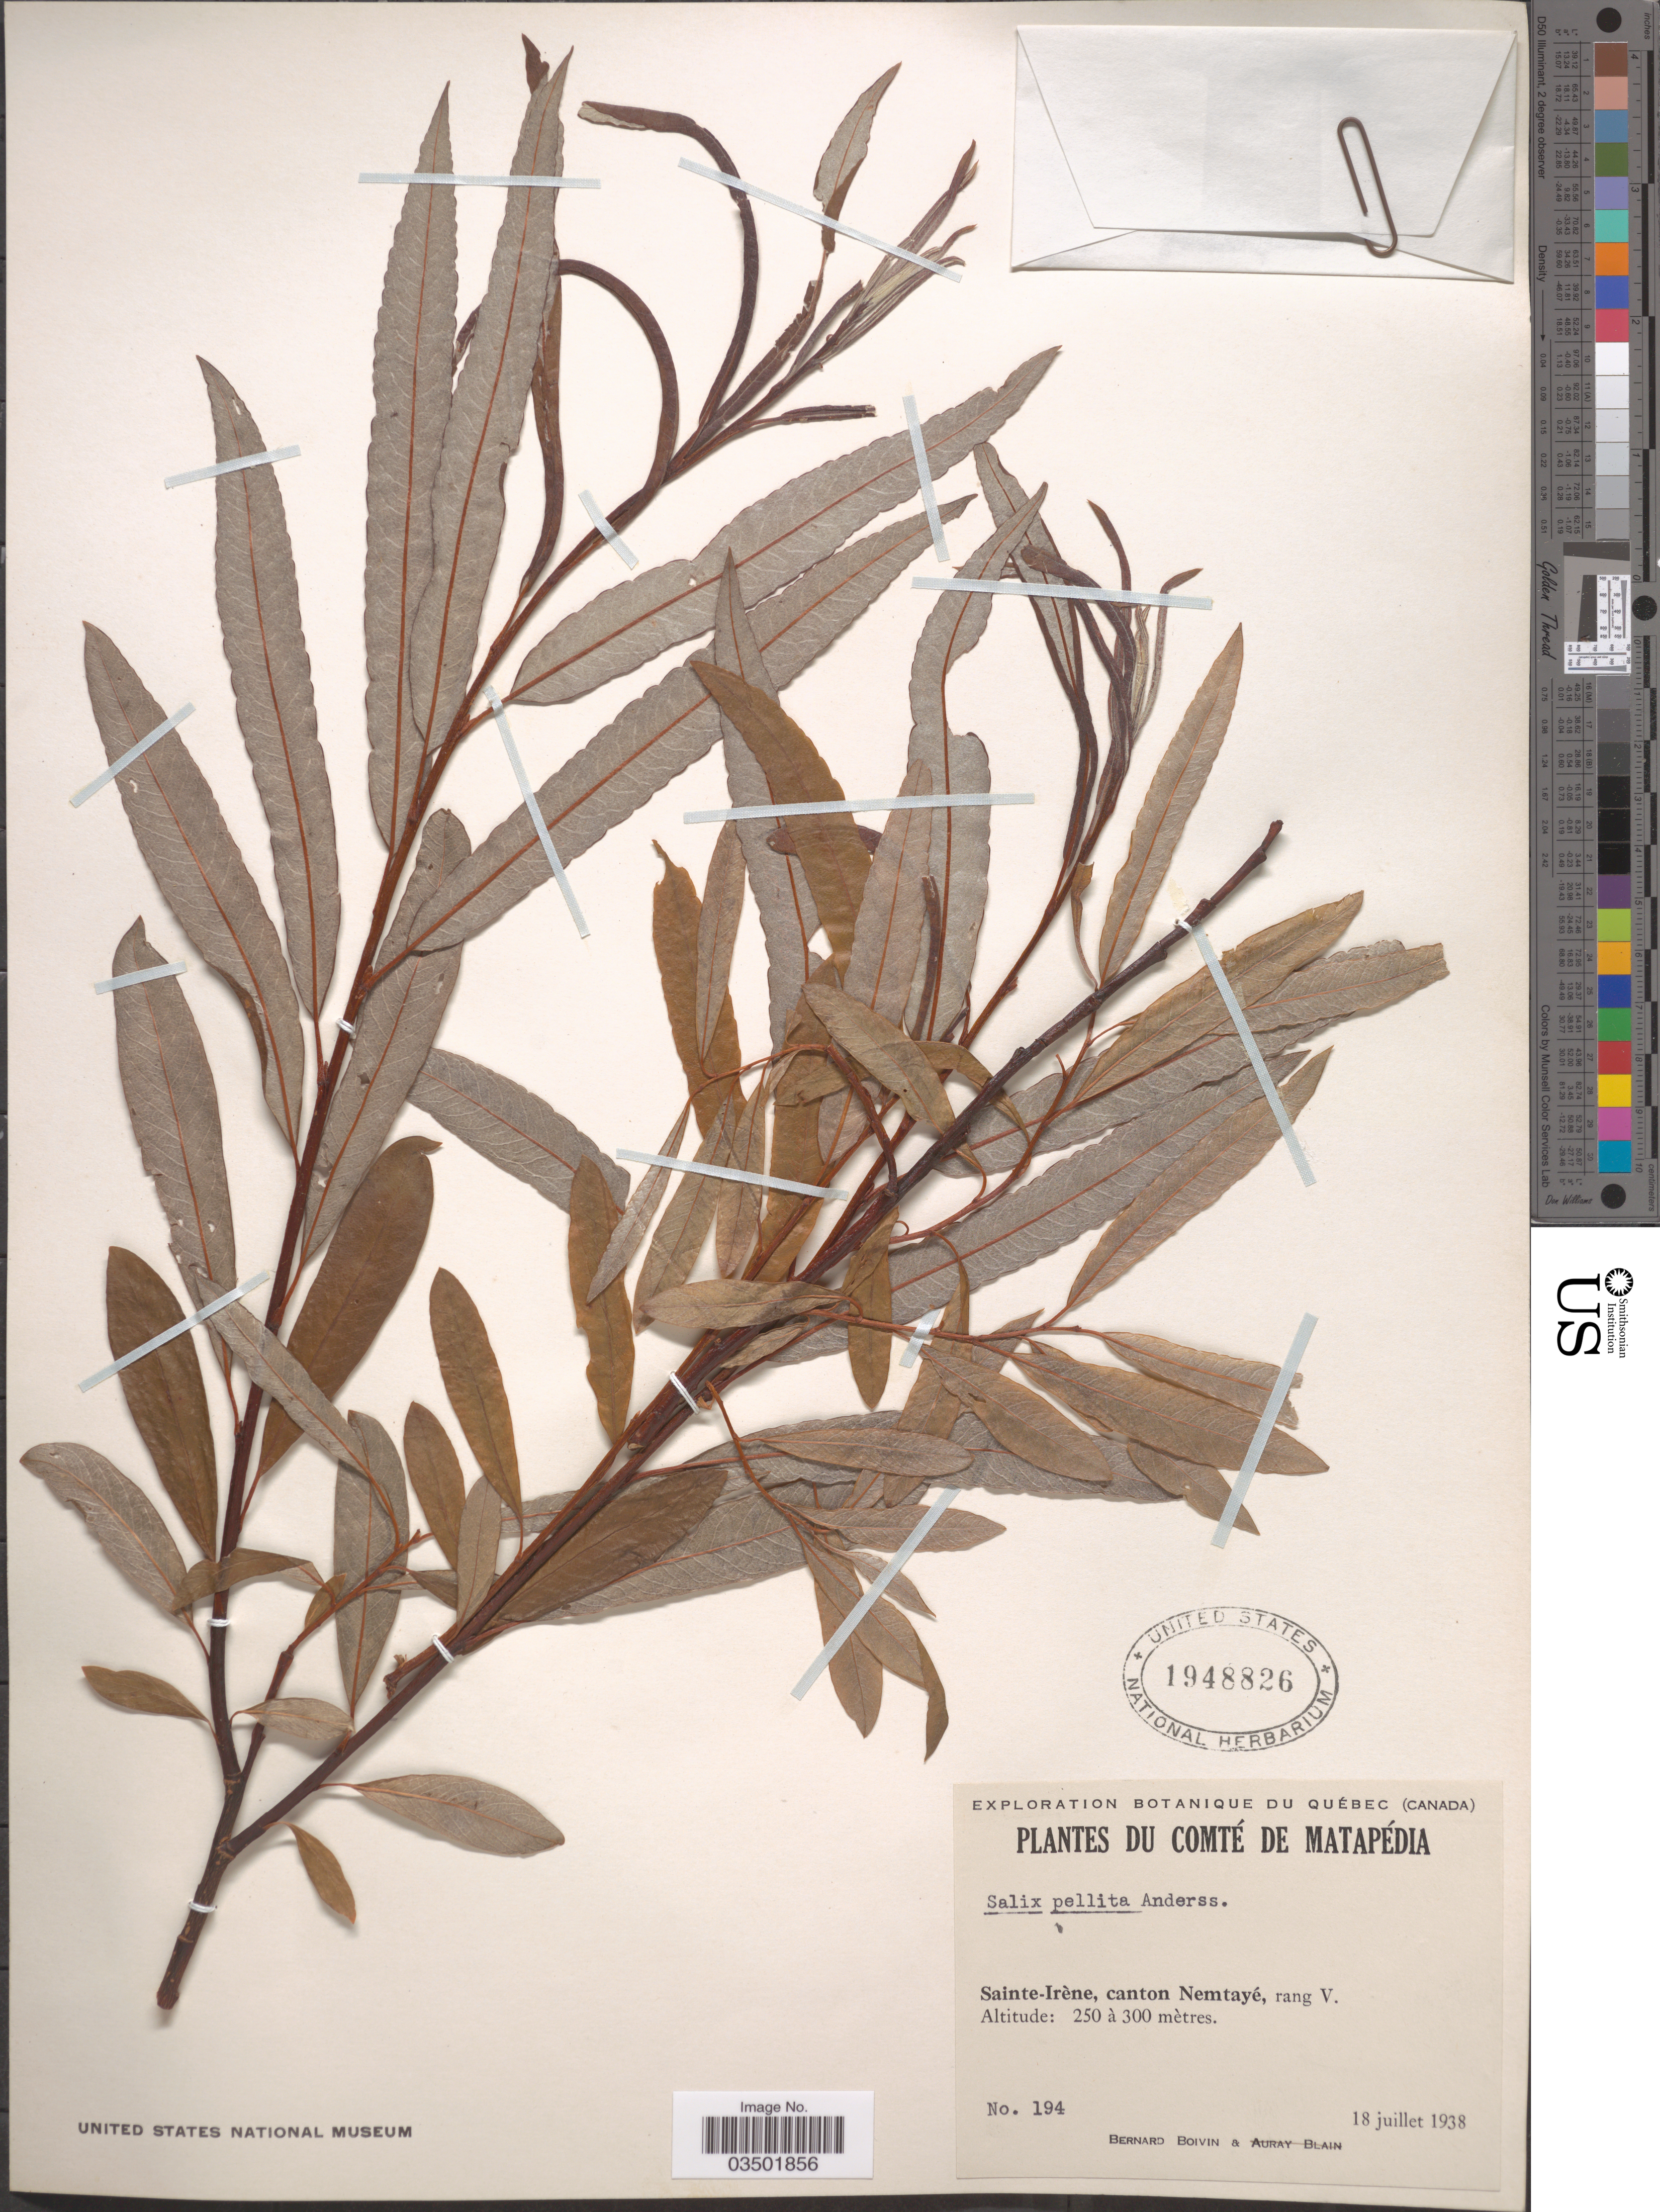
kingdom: Plantae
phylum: Tracheophyta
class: Magnoliopsida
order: Malpighiales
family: Salicaceae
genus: Salix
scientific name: Salix pellita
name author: (Andersson) Bebb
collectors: J. R. B. Boivin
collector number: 194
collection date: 1938-07-18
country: Canada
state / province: Quebec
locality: Comté de Matapédia. Sainte-Irène, canton Nemtayé, rang V.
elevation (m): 250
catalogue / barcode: US 1948826